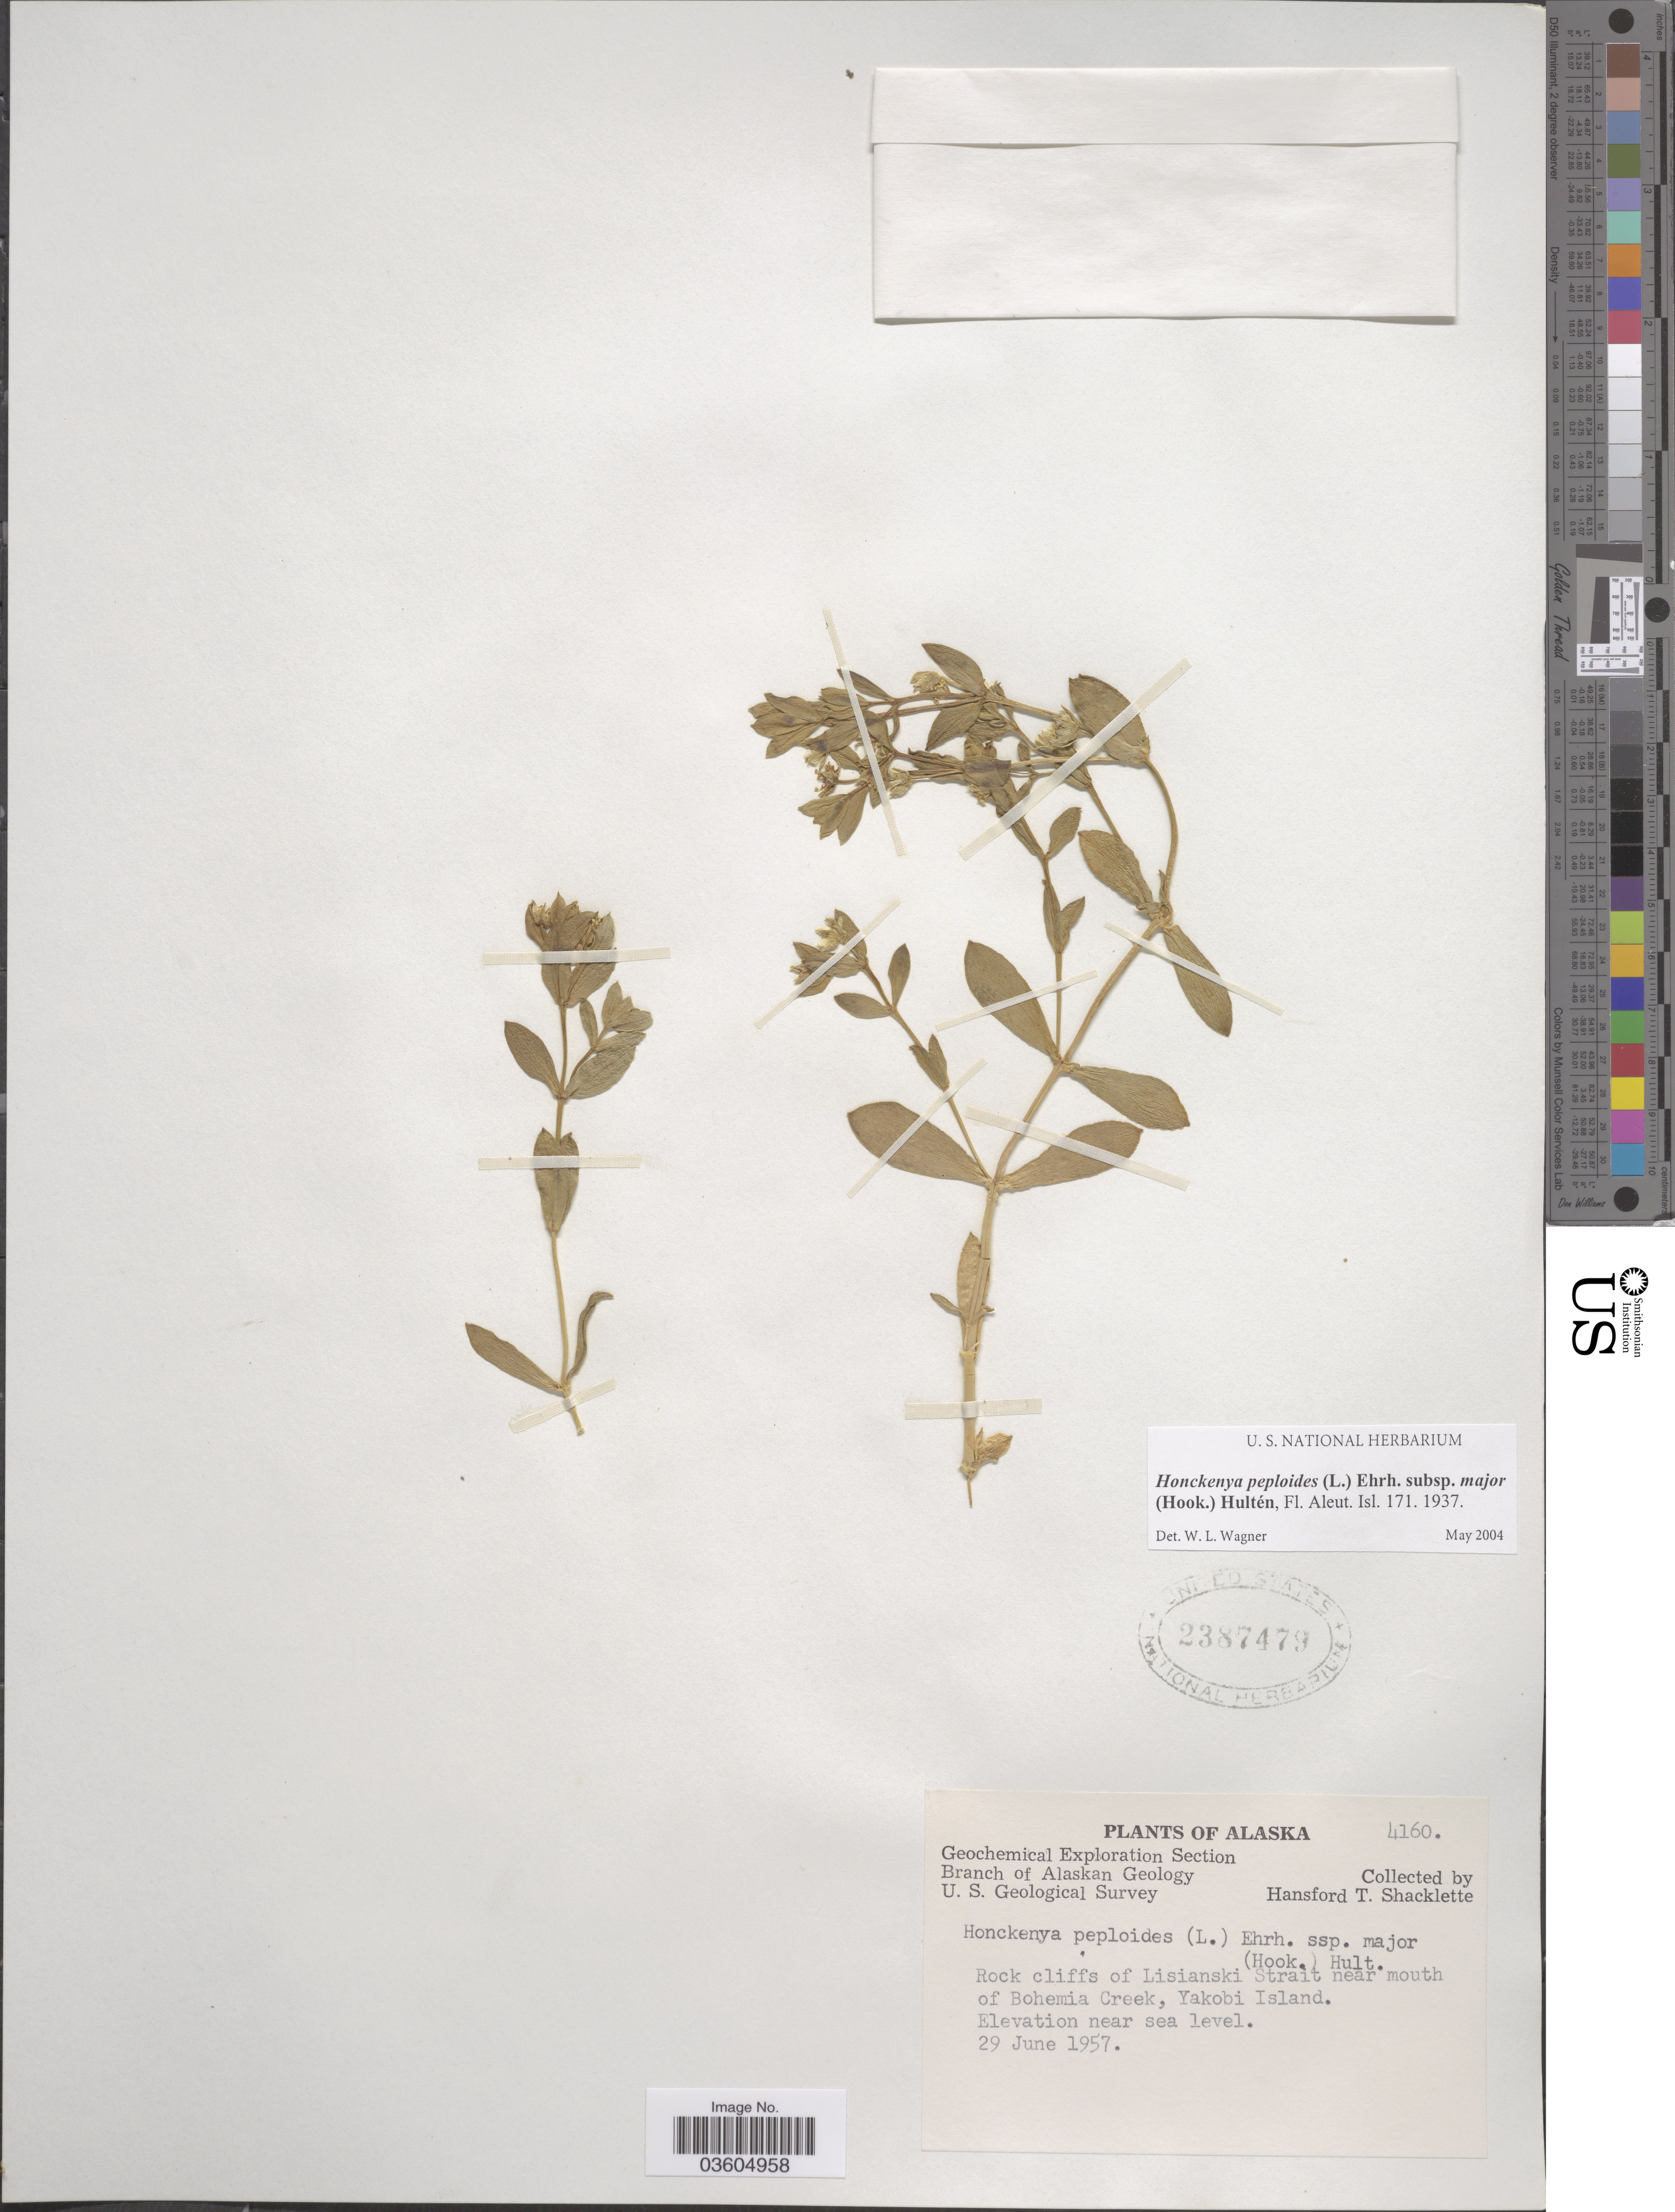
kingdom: Plantae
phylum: Tracheophyta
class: Magnoliopsida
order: Caryophyllales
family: Caryophyllaceae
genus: Honckenya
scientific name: Honckenya peploides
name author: (L.) Ehrh.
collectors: H. Shacklette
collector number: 4160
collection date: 1957-06-29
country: United States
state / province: Alaska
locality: Rock cliffs of Lisianski Strait near mouth of Bohemia Creek, Yakobi Island.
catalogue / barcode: US 2387479